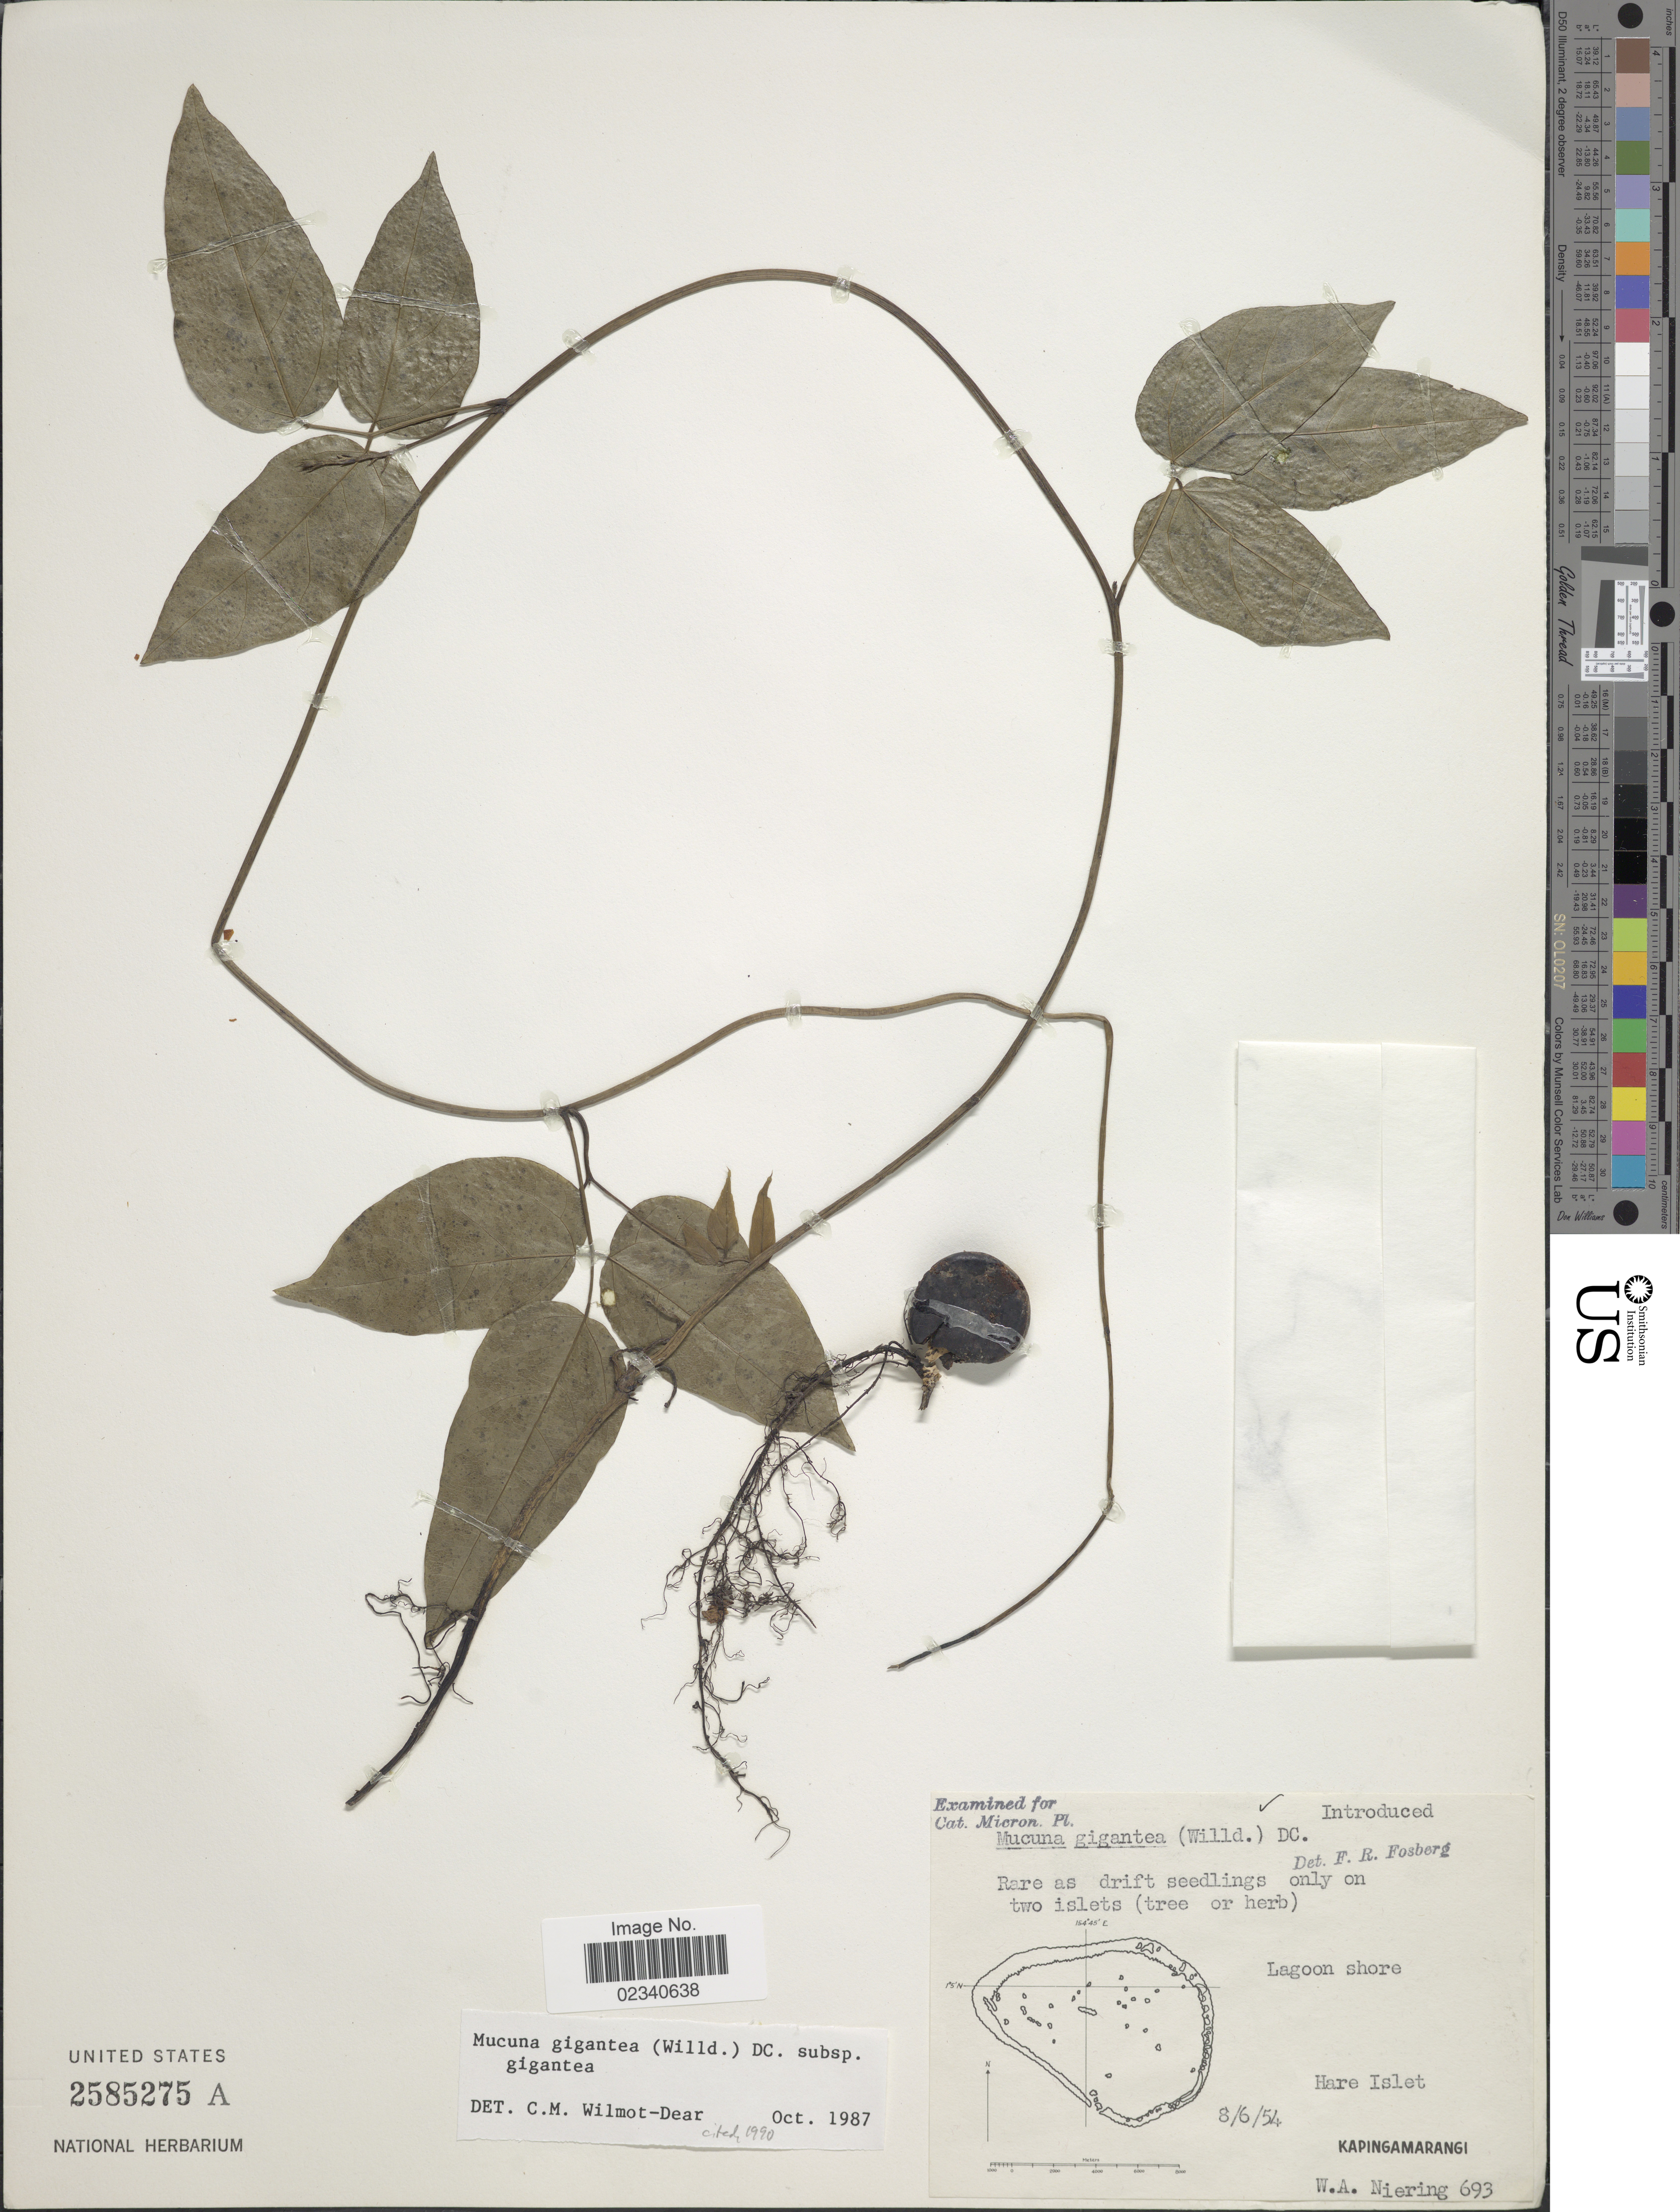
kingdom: Plantae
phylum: Tracheophyta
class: Magnoliopsida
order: Fabales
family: Fabaceae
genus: Mucuna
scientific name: Mucuna gigantea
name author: (Willd.) DC.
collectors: W. Niering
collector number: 693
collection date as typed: Transcribed d/m/y: 8/6/54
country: Micronesia, Federated States of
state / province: Pohnpei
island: Kapingamarangi Atoll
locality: Hare Islet. Kapingamarangi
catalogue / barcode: US 2585275A